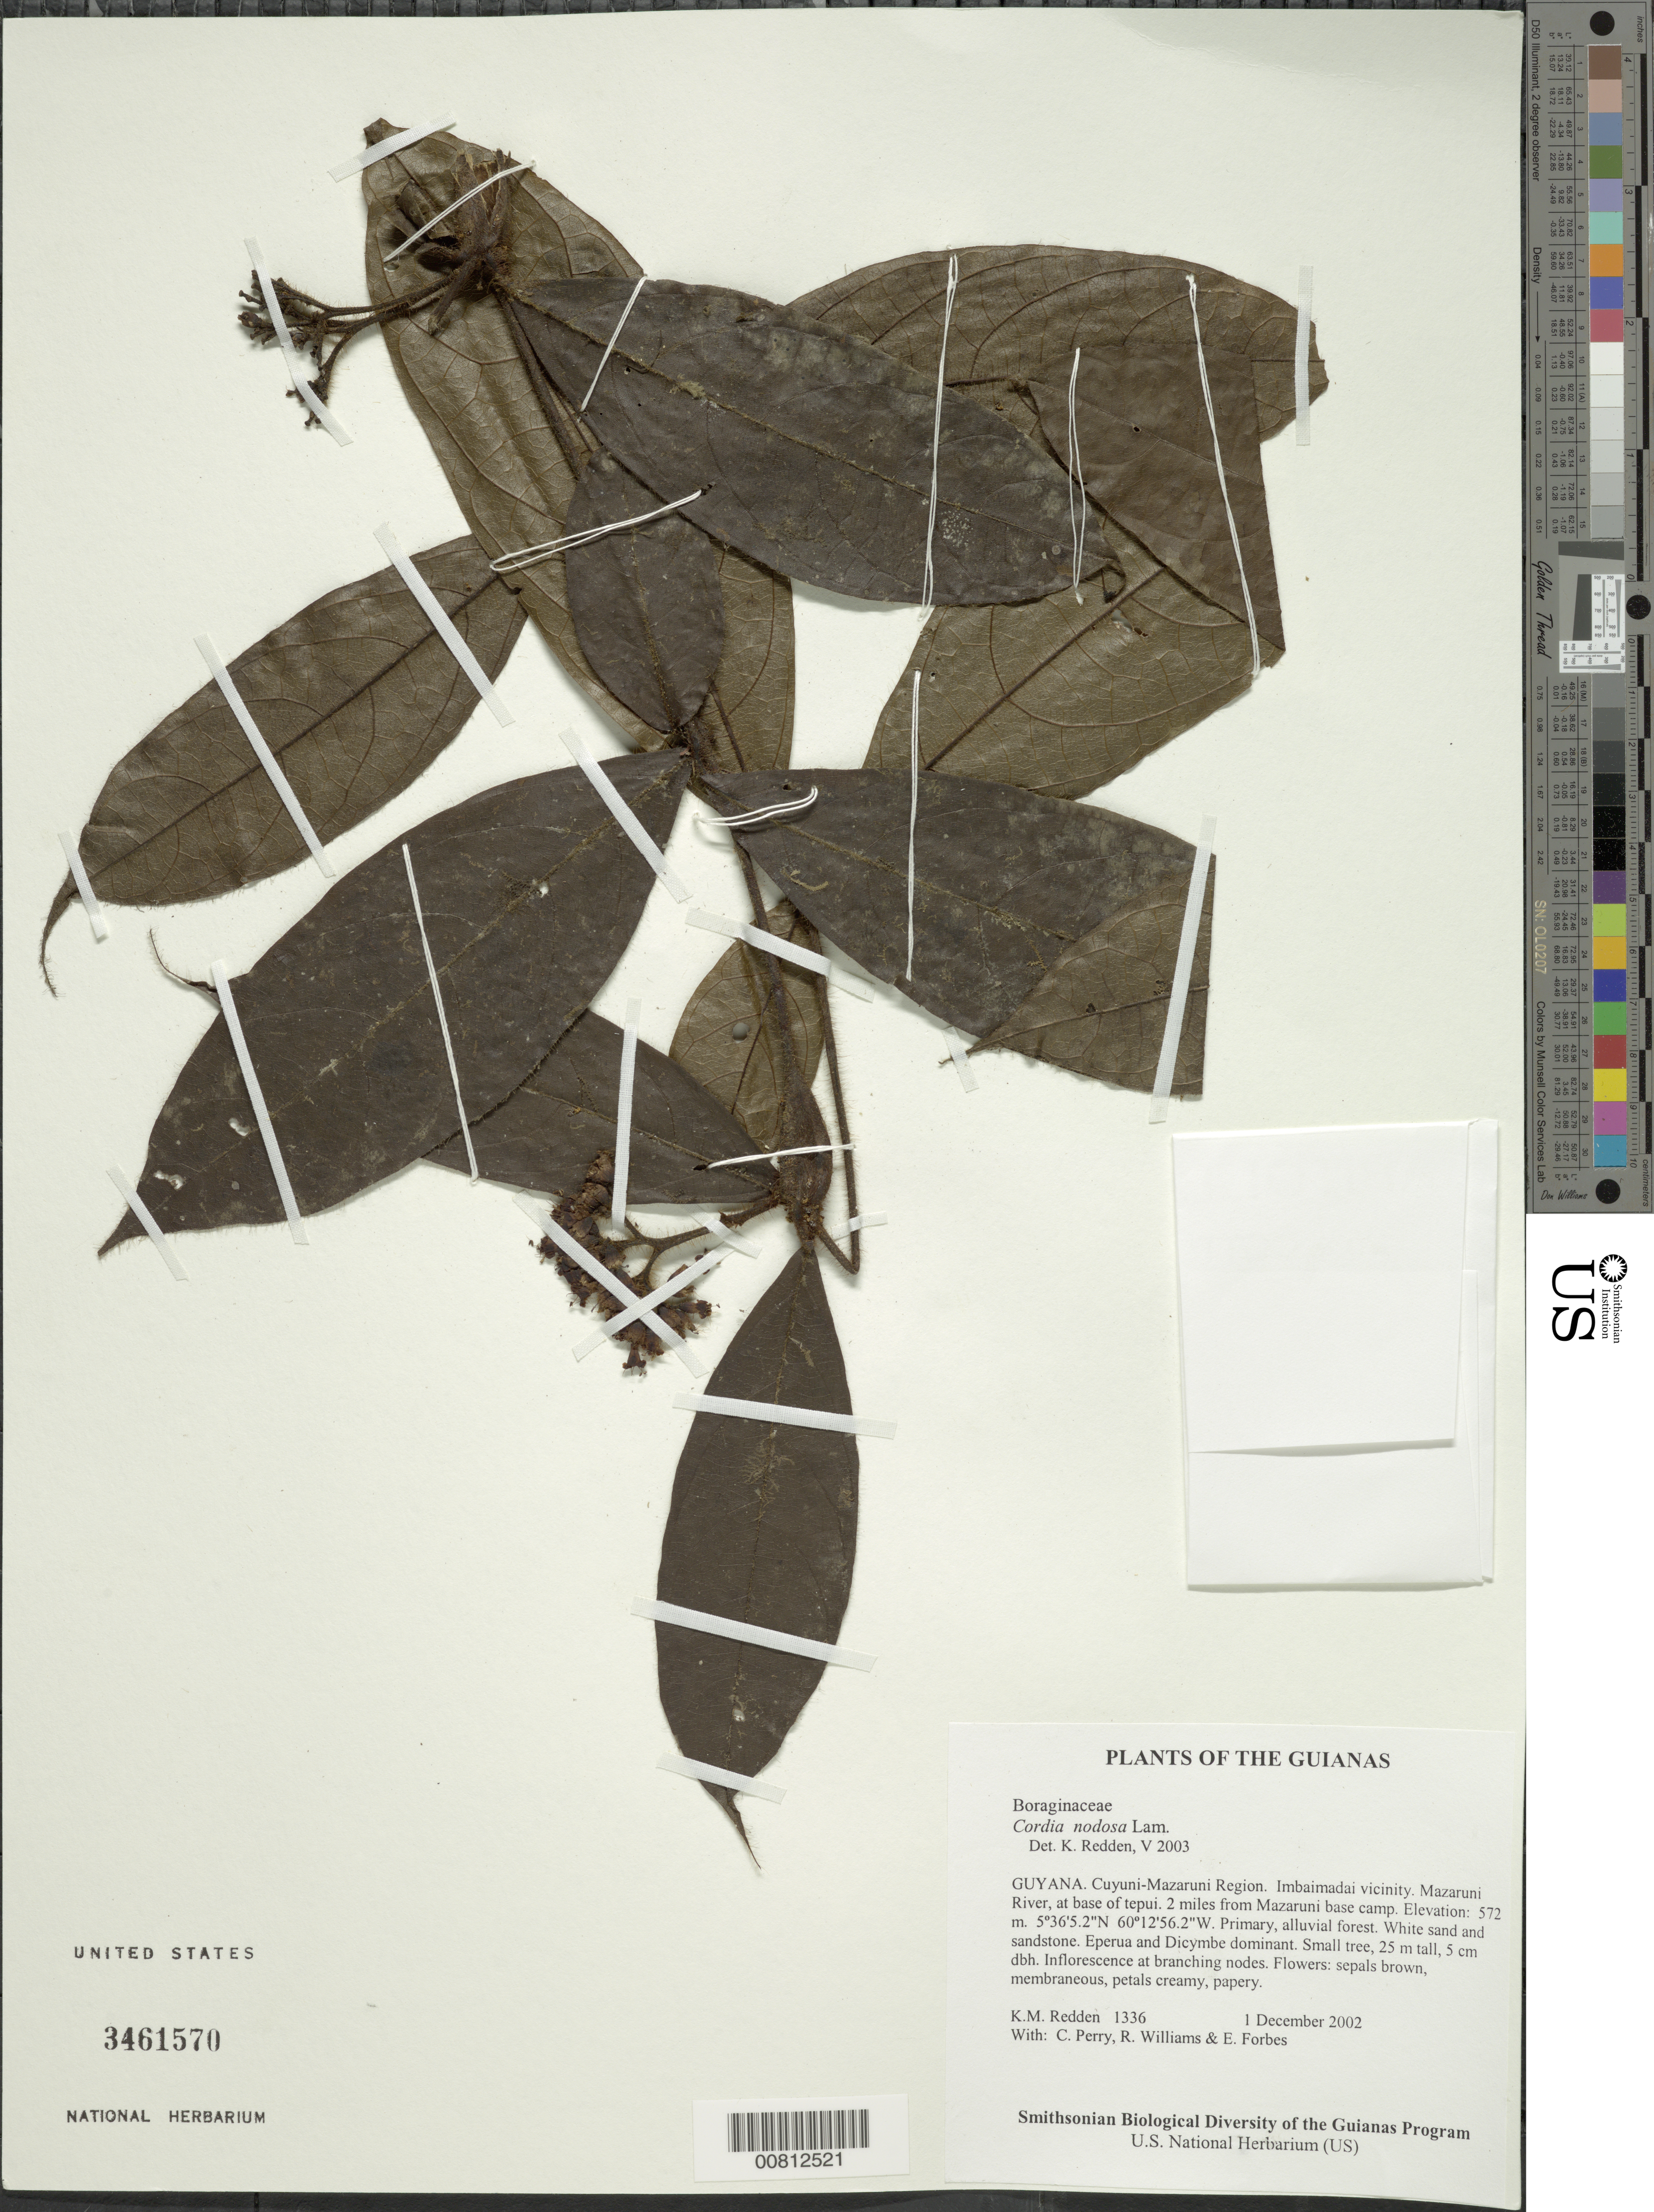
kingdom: Plantae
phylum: Tracheophyta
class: Magnoliopsida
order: Boraginales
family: Cordiaceae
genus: Cordia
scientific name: Cordia nodosa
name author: Lam.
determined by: Redden, K. M.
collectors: K. M. Redden, C. Perry, R. Williams & E. Forbes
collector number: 1336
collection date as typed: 1 December 2002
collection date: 2002-12-01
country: Guyana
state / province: Cuyuni-Mazaruni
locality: Imbaimadai vicinity. Mazaruni River, at base of tepui. 2 miles from Mazaruni base camp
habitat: Primary, alluvial forest. White sand and sandstone. Eperua and Dicymbe dominant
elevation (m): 572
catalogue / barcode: US 3461570